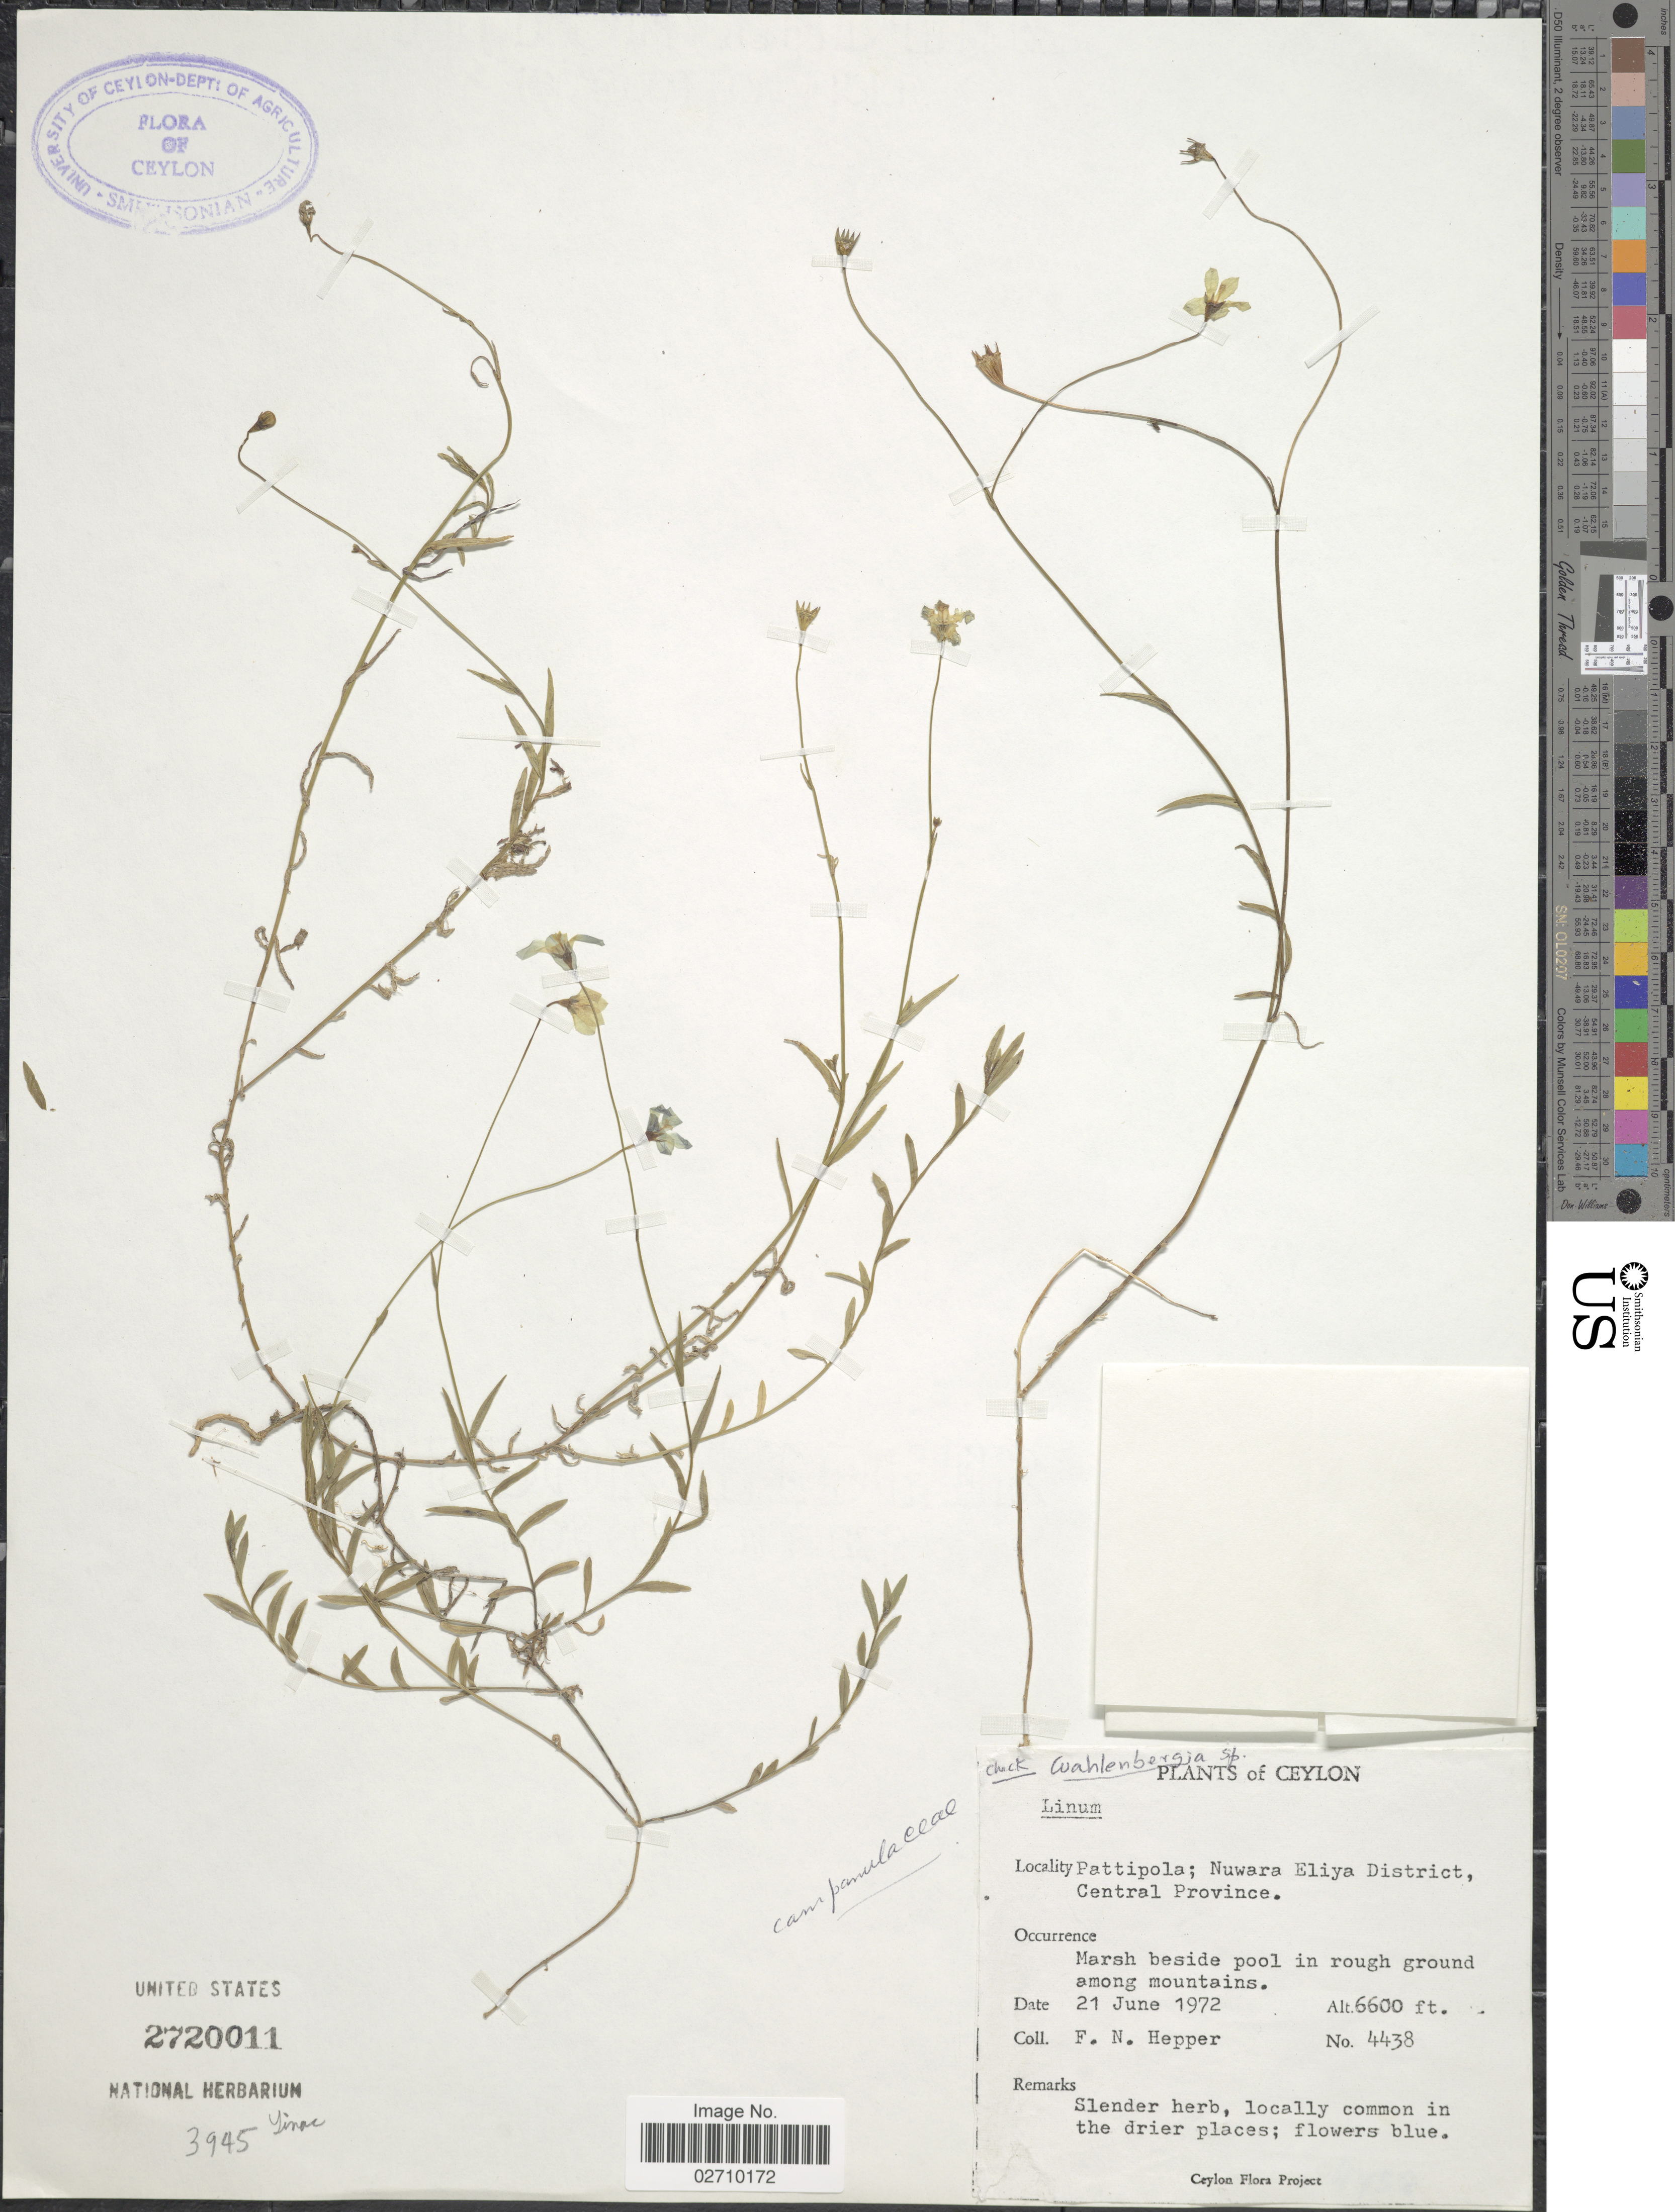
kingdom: Plantae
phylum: Tracheophyta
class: Magnoliopsida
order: Asterales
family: Campanulaceae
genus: Wahlenbergia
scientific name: Wahlenbergia sp.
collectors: F. Hepper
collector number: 4438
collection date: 1972-06-21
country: Sri Lanka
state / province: Central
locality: Ceylon. Pattipola; Nuwara Eliya District.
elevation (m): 2012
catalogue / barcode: US 2720011